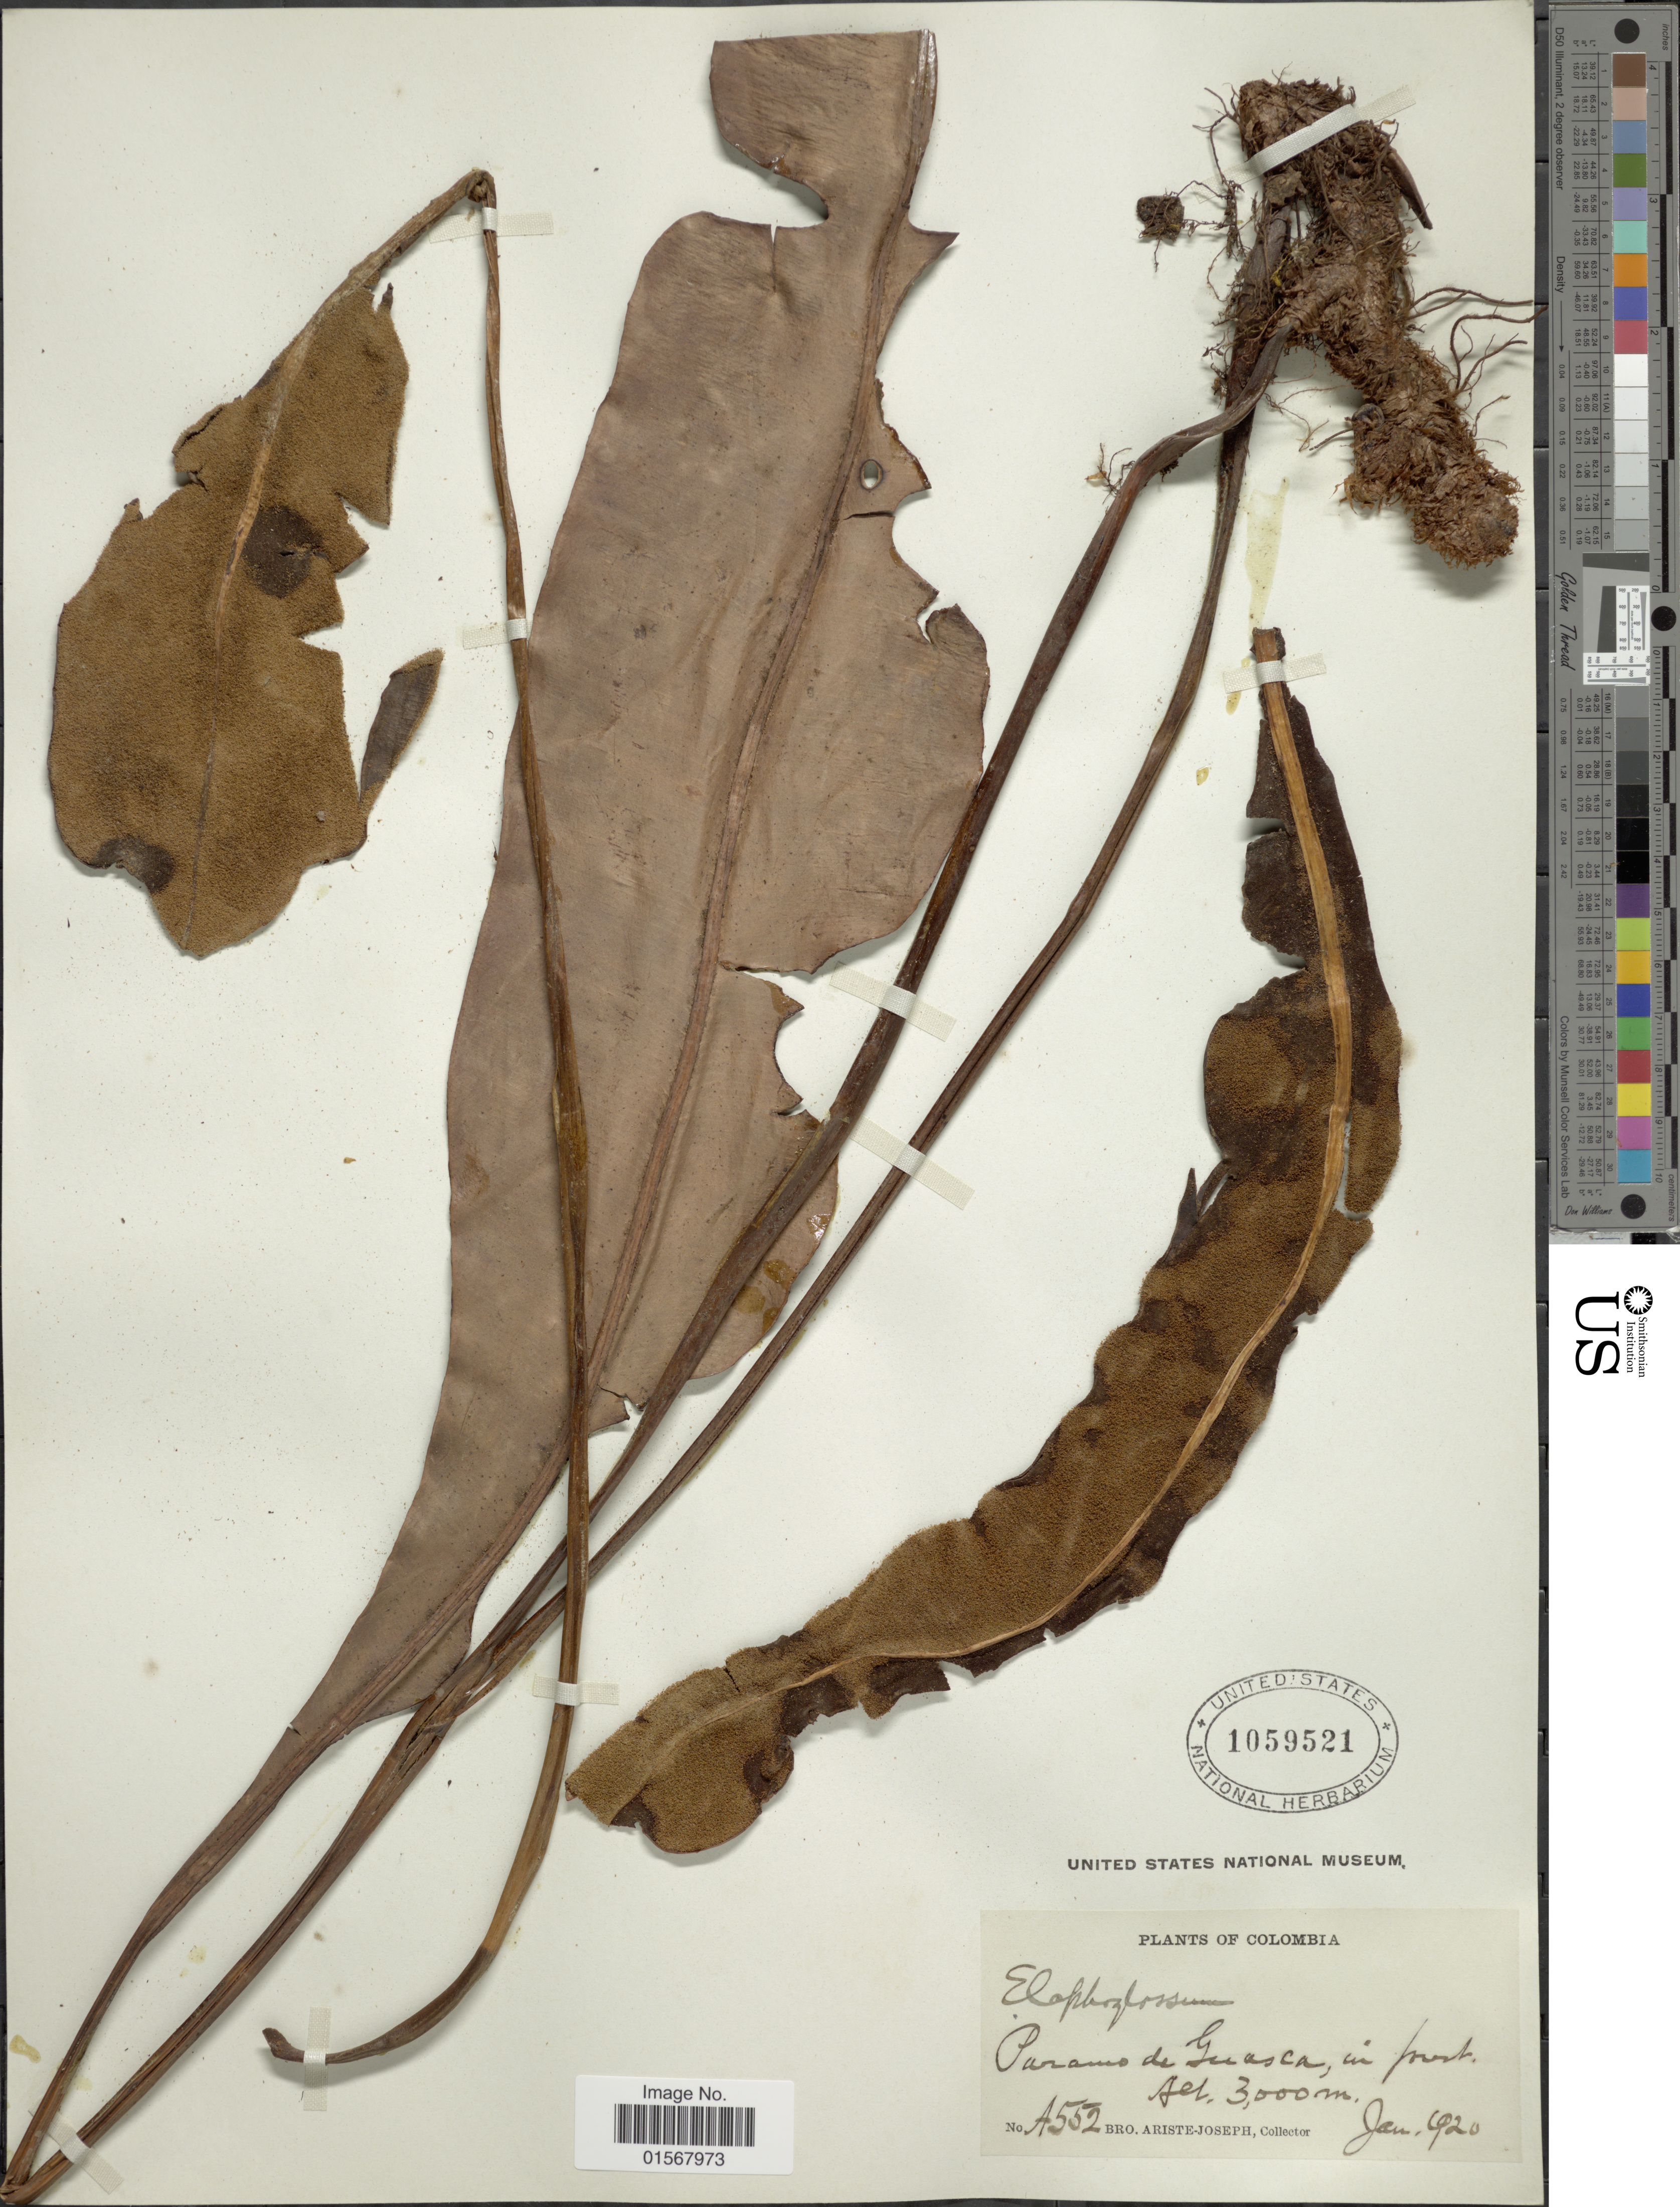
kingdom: Plantae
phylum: Tracheophyta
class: Polypodiopsida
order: Polypodiales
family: Dryopteridaceae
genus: Elaphoglossum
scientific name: Elaphoglossum sp.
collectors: Bro. Ariste-Joseph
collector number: A552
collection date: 1920-01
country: Colombia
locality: Paramo de Guasca, in forest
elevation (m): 3000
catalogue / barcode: US 1059521